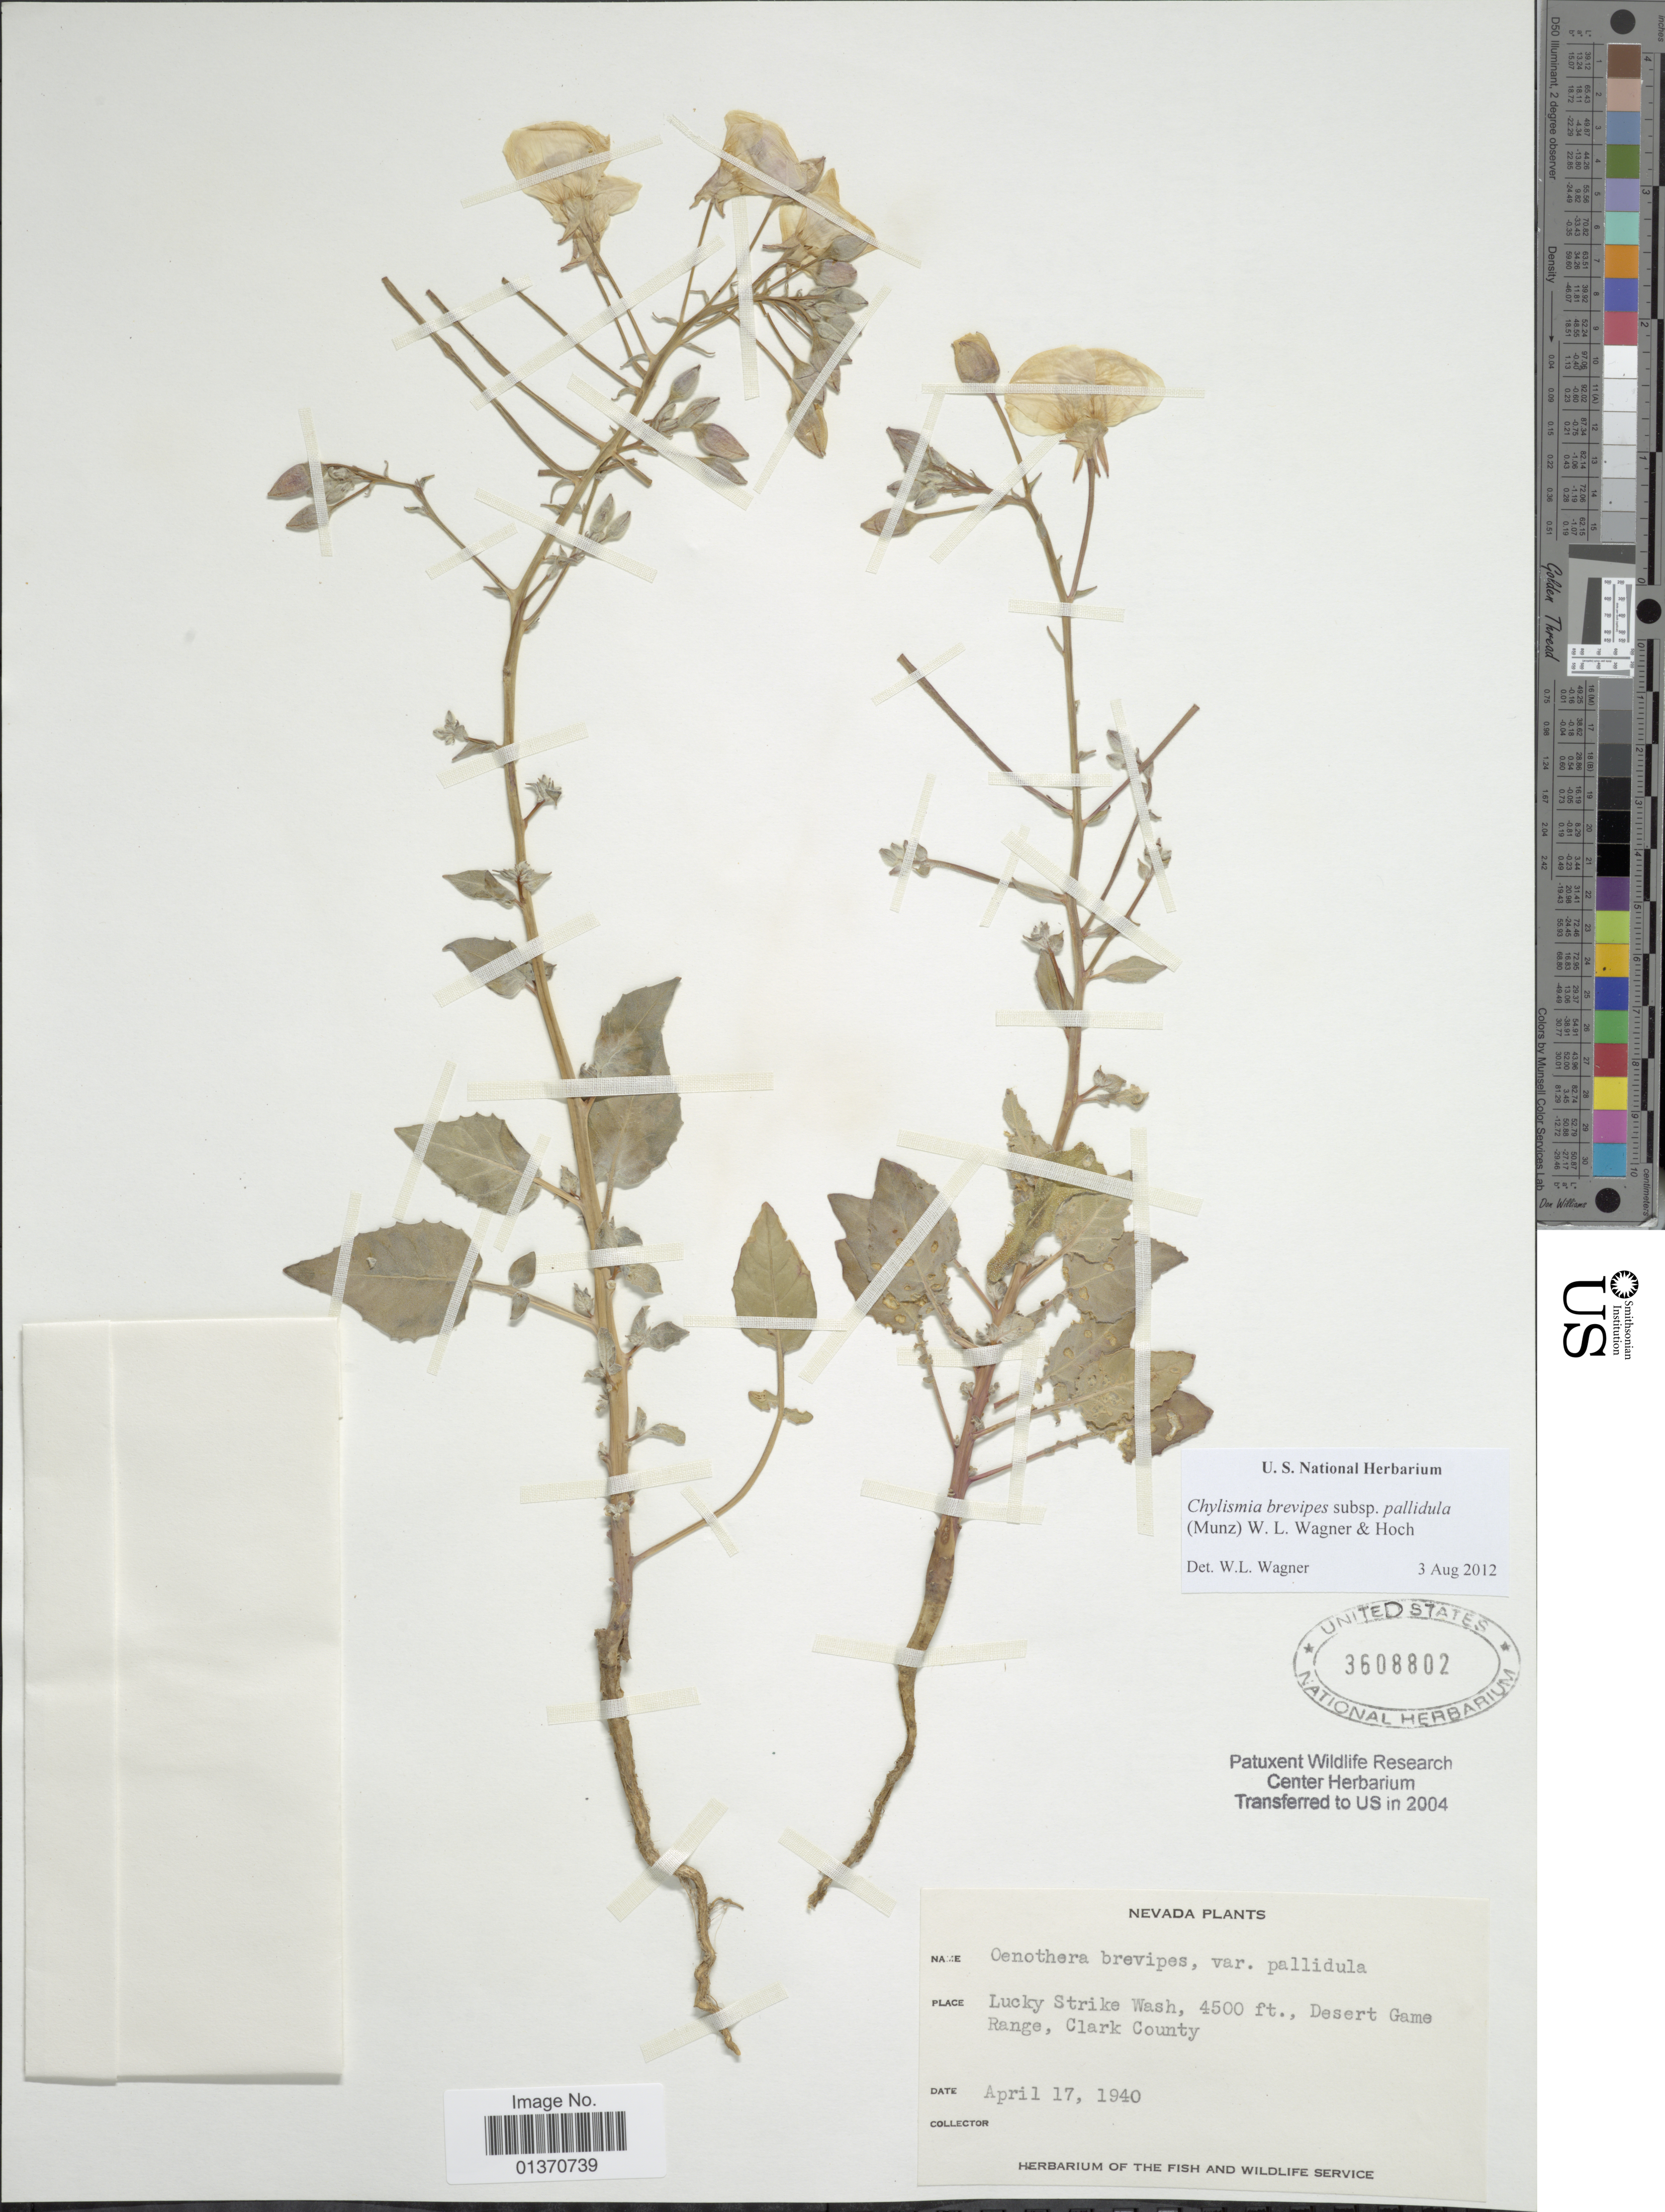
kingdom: Plantae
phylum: Tracheophyta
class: Magnoliopsida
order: Myrtales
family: Onagraceae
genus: Chylismia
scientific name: Chylismia brevipes subsp. pallidula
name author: (Munz) W.L. Wagner & Hoch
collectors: United States Department of the Interior, Fish and Wildlife Service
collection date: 1940-04-17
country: United States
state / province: Nevada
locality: Lucky Strike Wash, Desert Game Range, Clark County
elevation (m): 1372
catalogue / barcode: US 3608802